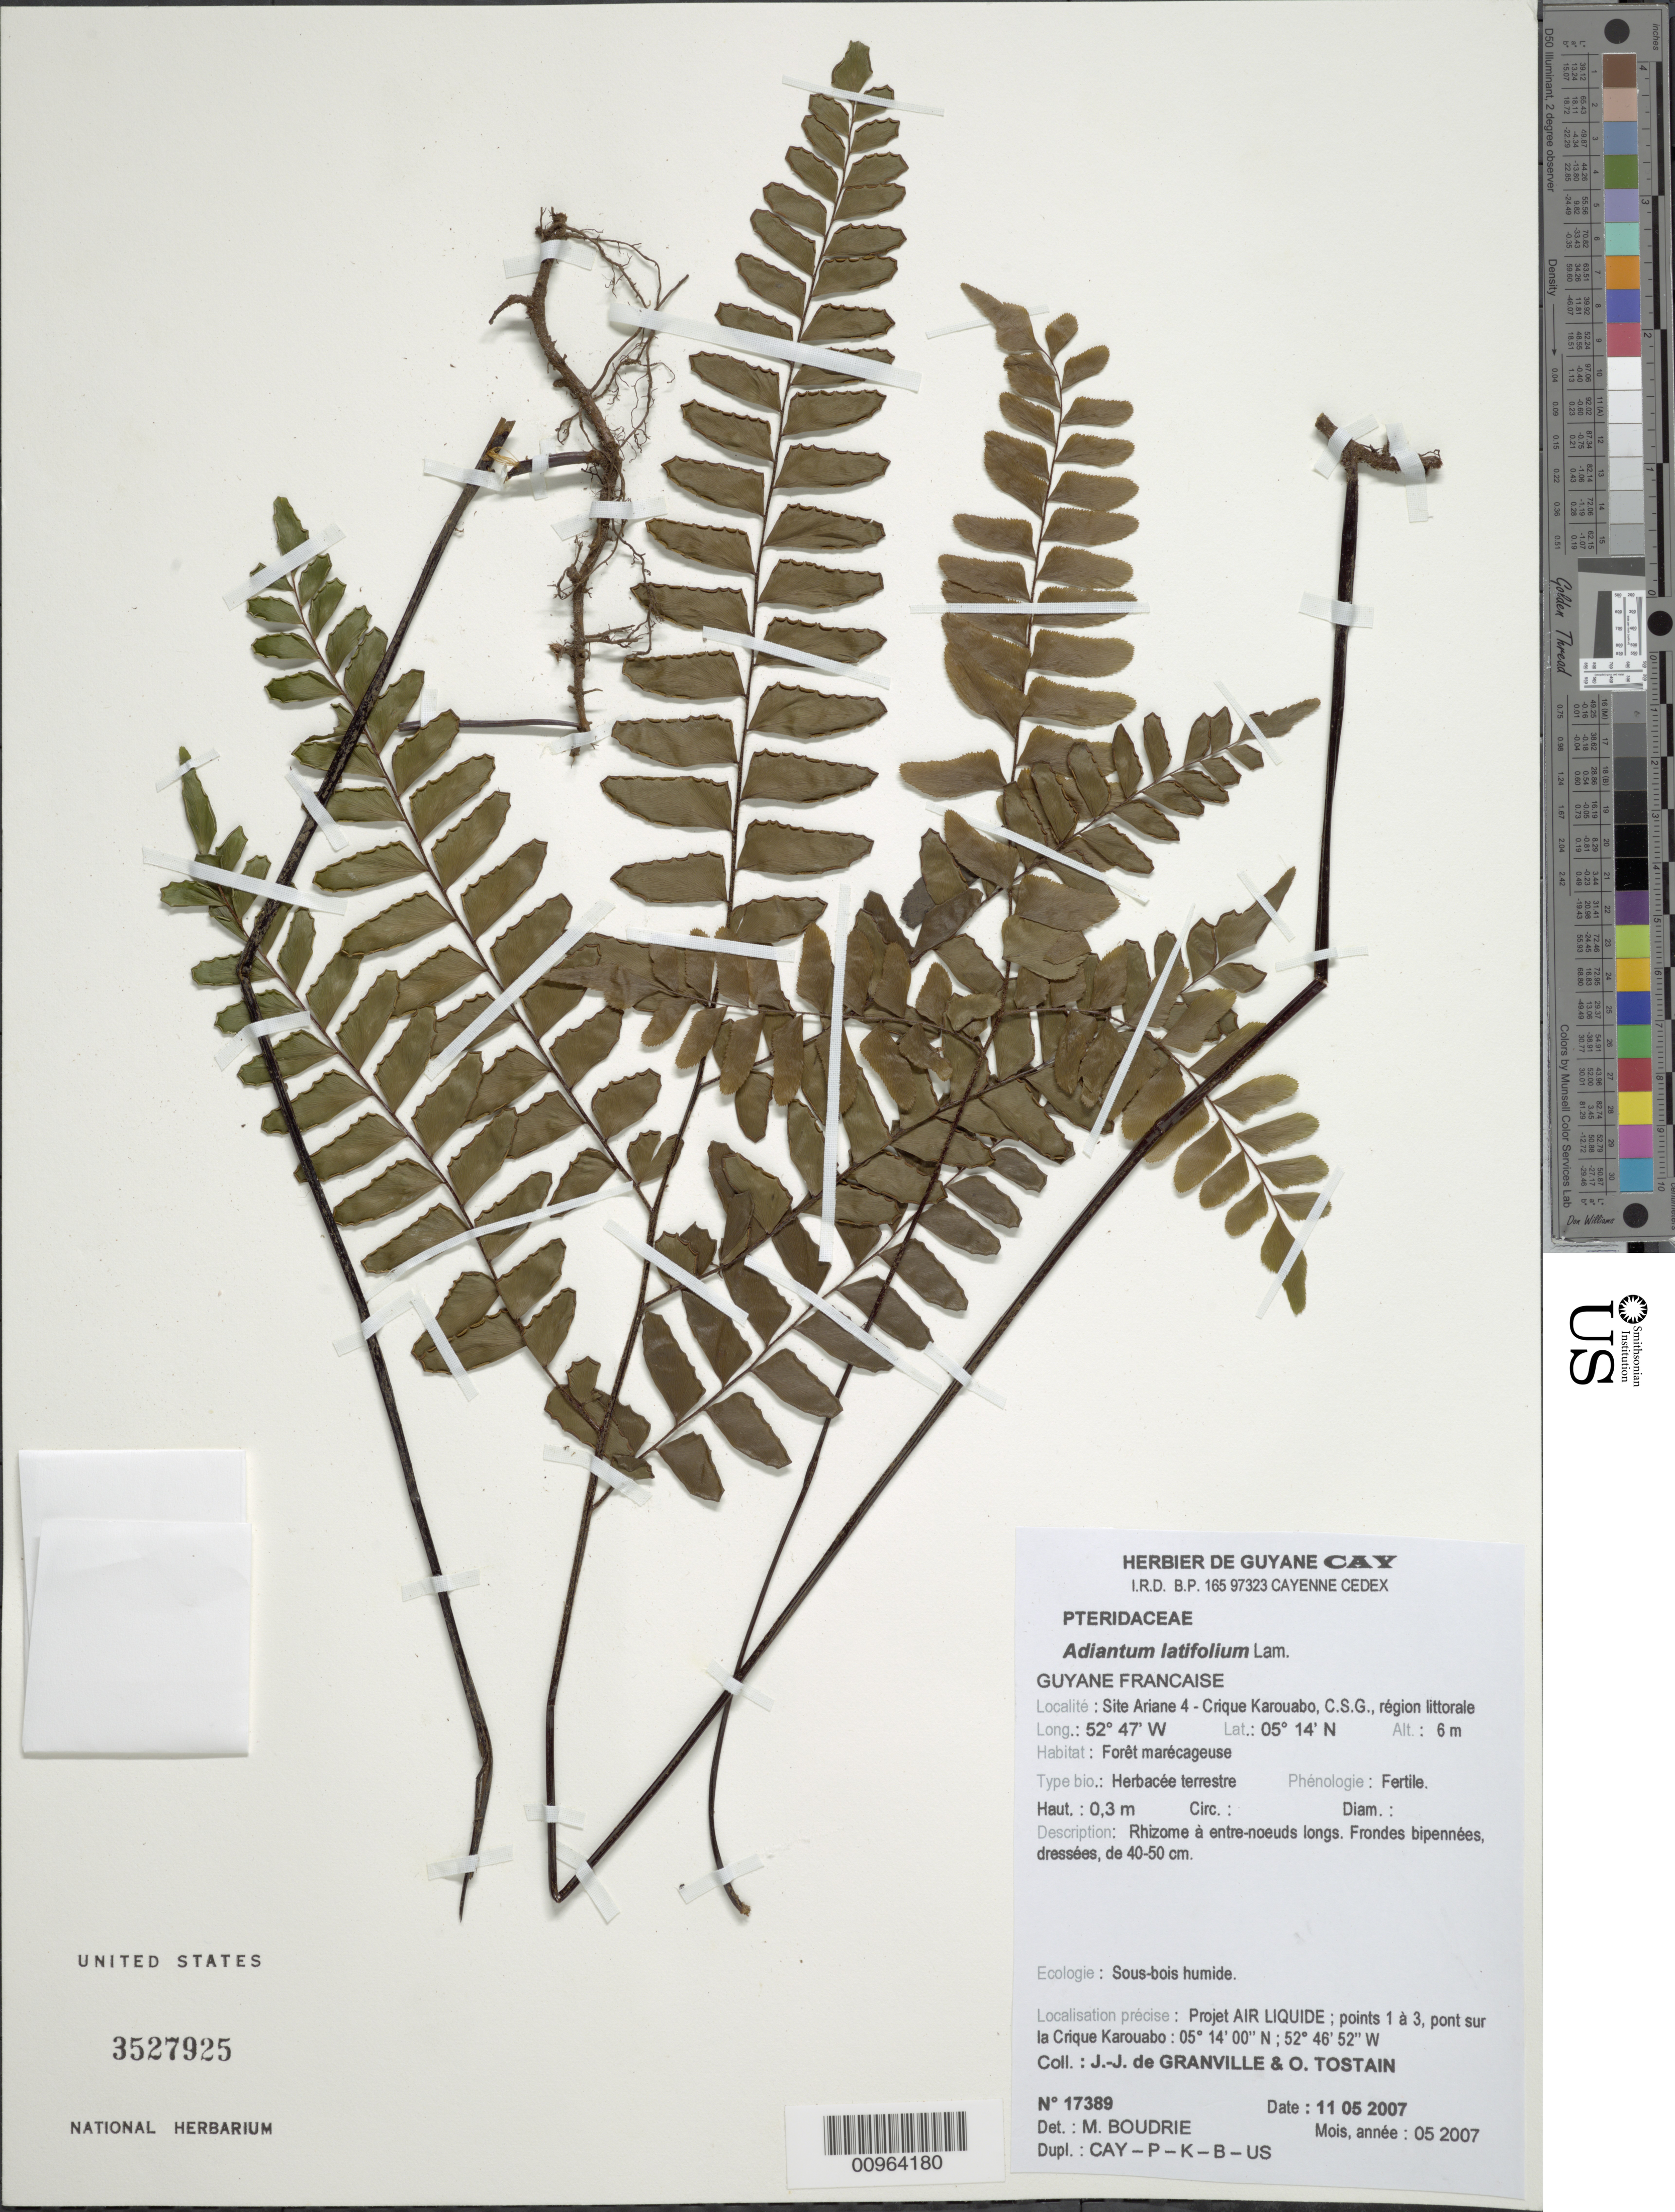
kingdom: Plantae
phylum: Tracheophyta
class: Polypodiopsida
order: Polypodiales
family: Pteridaceae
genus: Adiantum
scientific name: Adiantum latifolium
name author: Lam.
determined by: Boudrie, M.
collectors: J.-J. de Granville & O. Tostain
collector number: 17389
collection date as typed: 11-May-07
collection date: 2007-05-11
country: French Guiana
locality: Crique Karouabo, C.S.G., Site Ariane 4. Projet AIR LIQUIDE; points 1 a 3, pont sur la Crique Karouabo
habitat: Region littorale; foret marecageuse; sous-bois humide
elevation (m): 6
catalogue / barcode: US 3527925